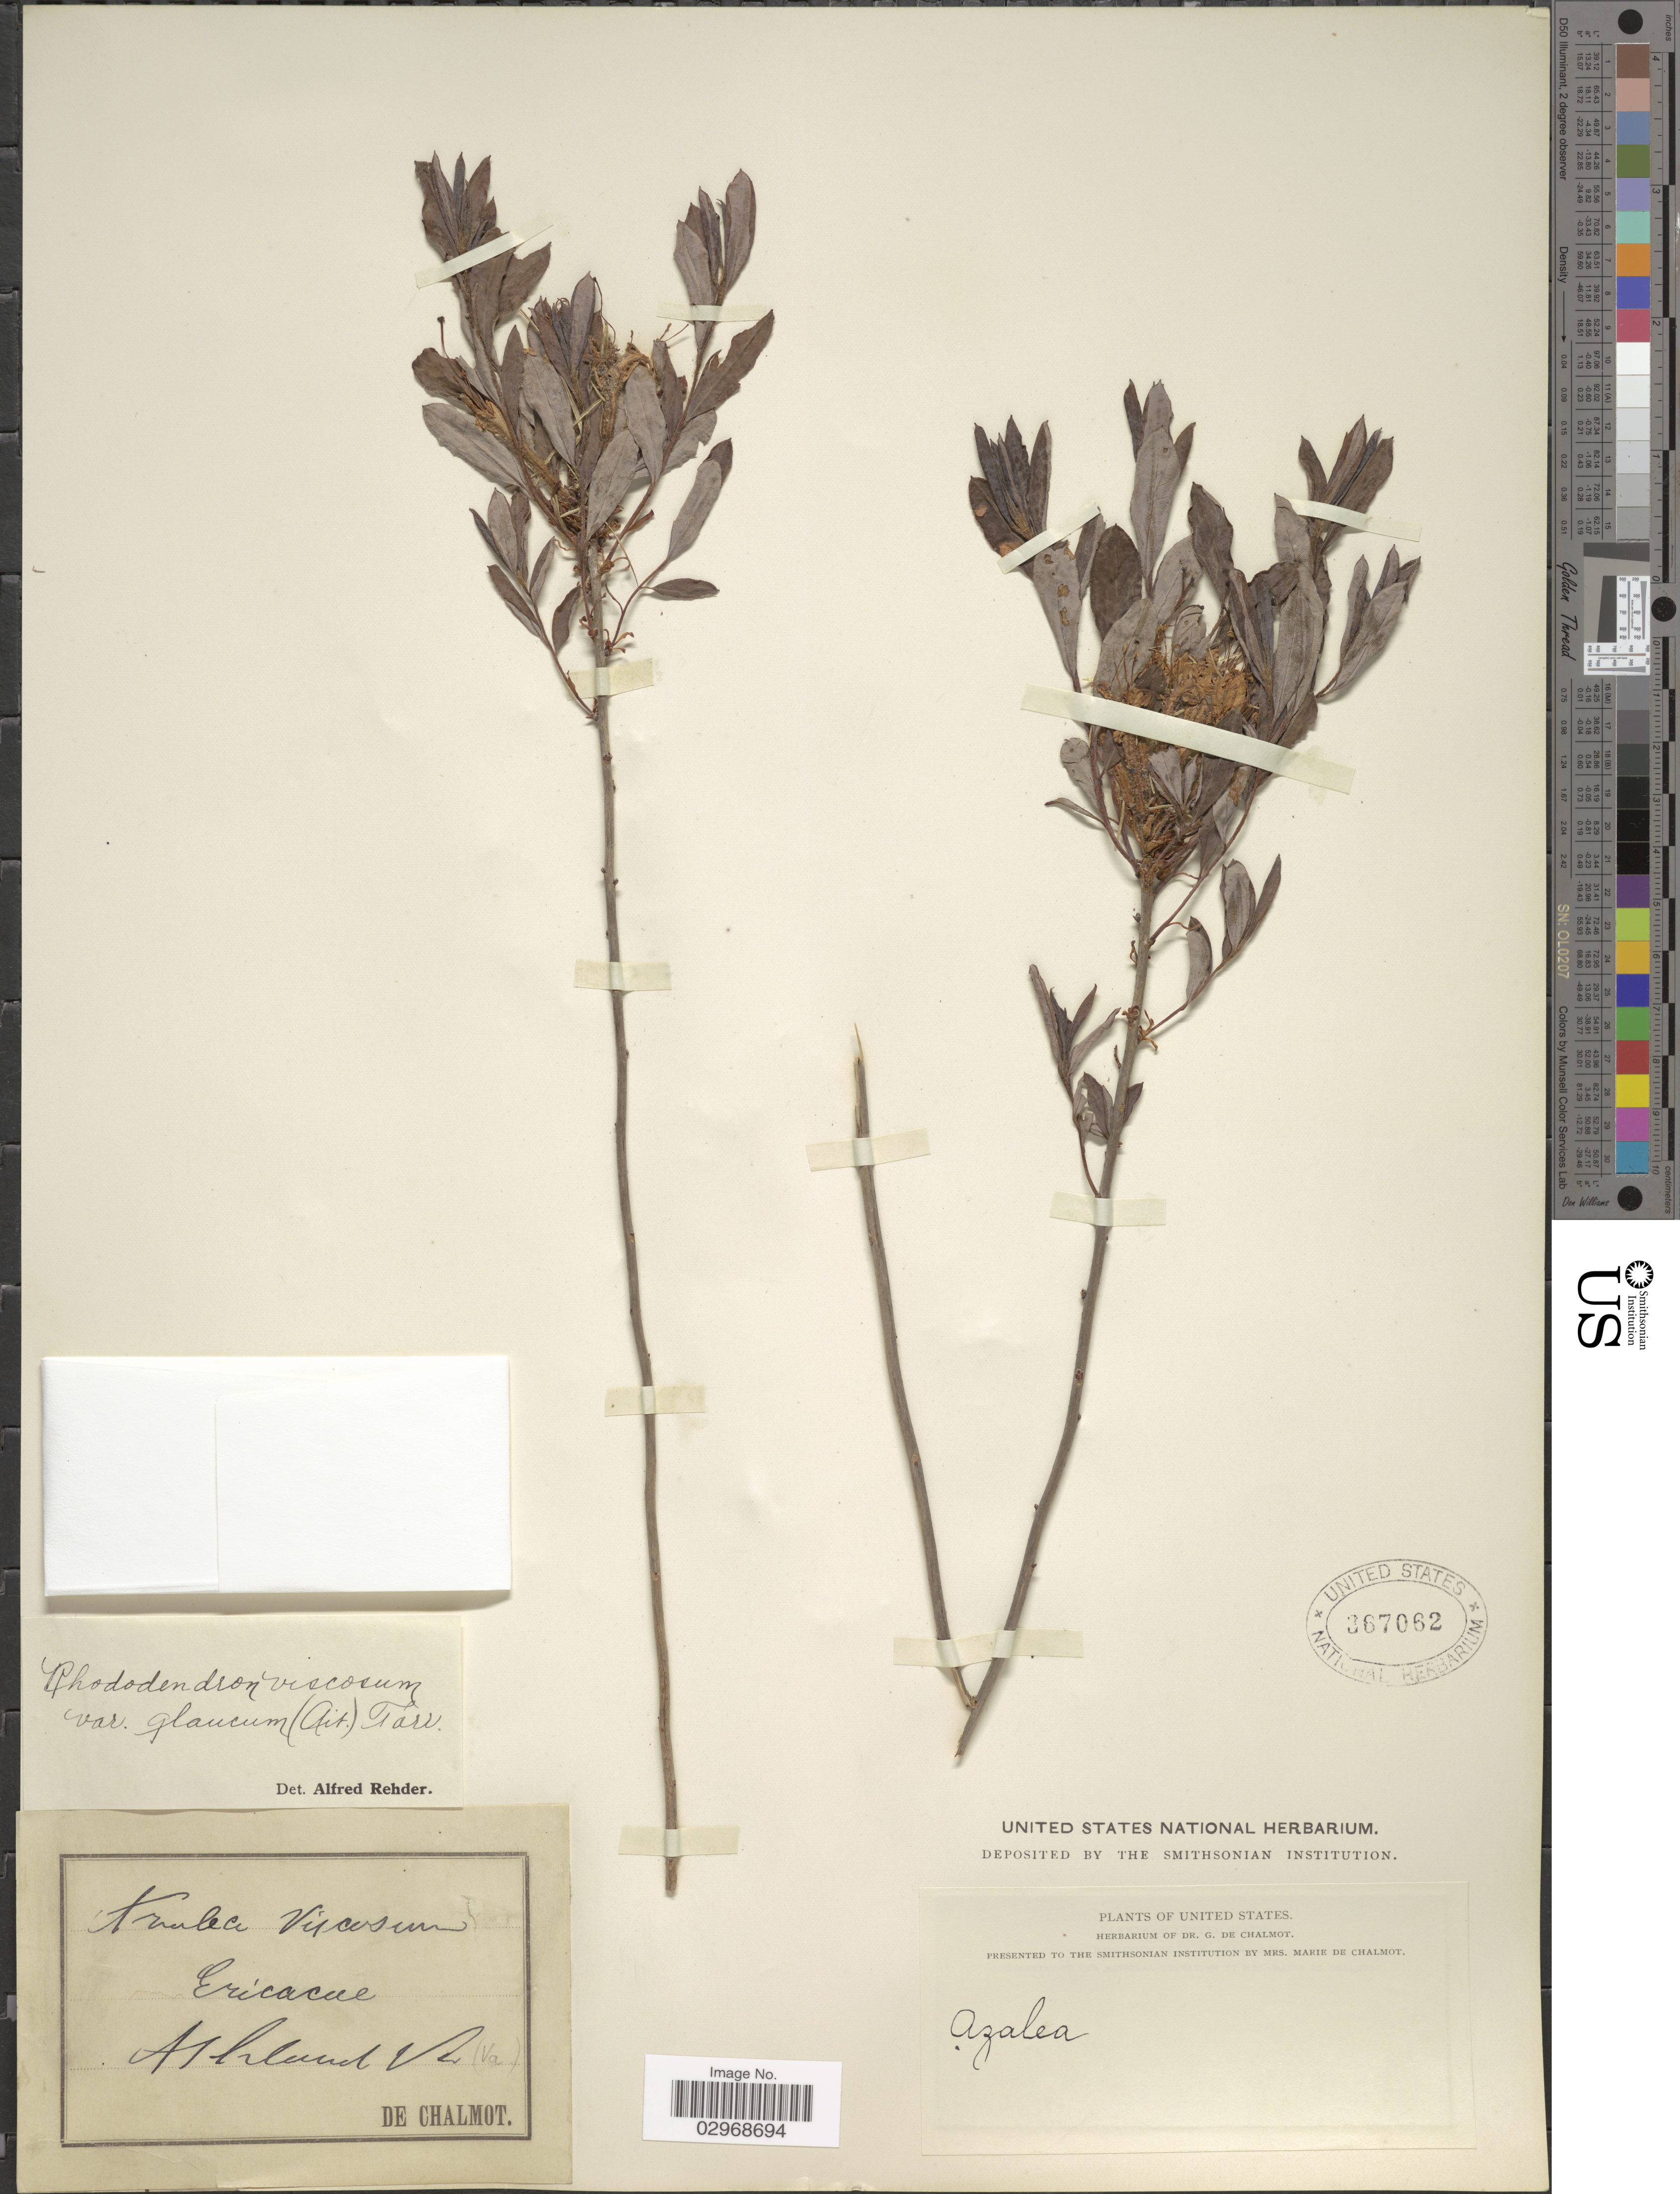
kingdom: Plantae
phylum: Tracheophyta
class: Magnoliopsida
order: Ericales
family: Ericaceae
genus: Rhododendron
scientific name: Rhododendron viscosum var. glaucum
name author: (Aiton) Torr.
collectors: De Chalmot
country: United States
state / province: Virginia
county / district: Hanover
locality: Ashland, Va.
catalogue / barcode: US 367062